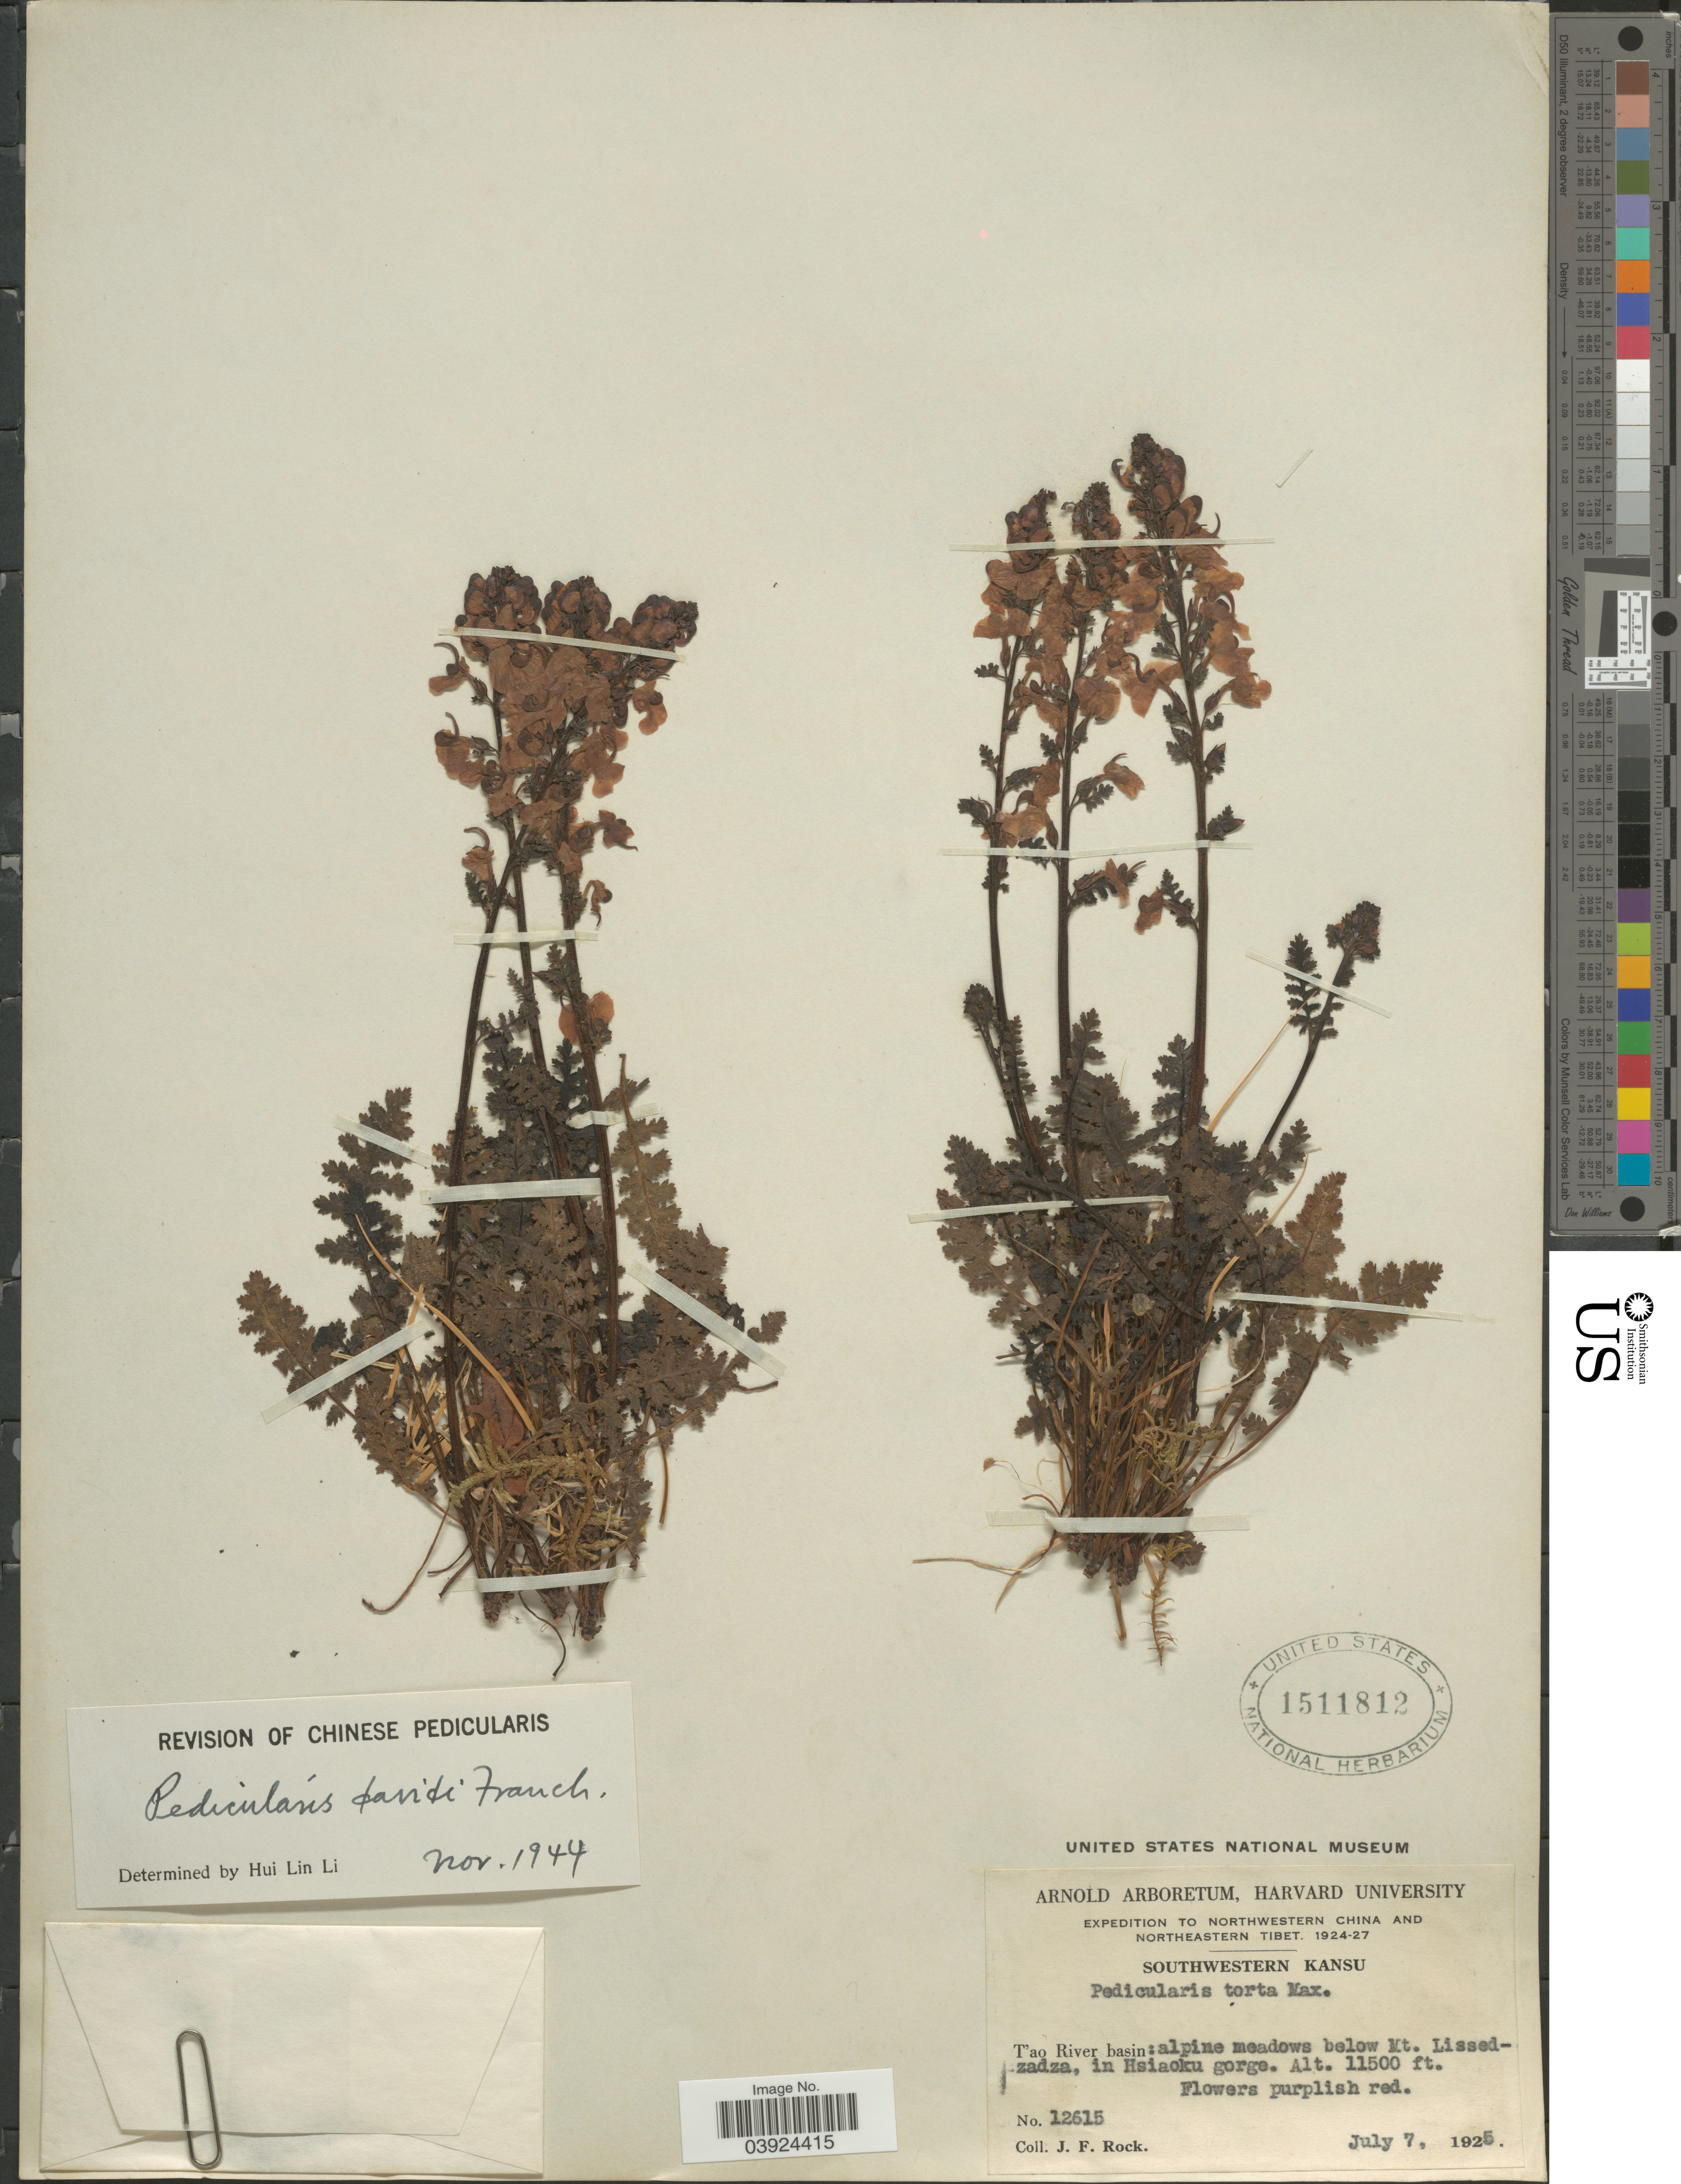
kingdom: Plantae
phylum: Tracheophyta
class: Magnoliopsida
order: Lamiales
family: Orobanchaceae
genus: Pedicularis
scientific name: Pedicularis davidii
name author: Franch.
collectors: J. Rock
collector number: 12615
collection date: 1925-07-07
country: China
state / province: Gansu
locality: Northwestern China. Southwestern Kansu. T'ao River basin: alpine meadows below Mt. Lissedzadza, in Hsiaoku gorge.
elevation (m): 3505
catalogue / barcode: US 1511812